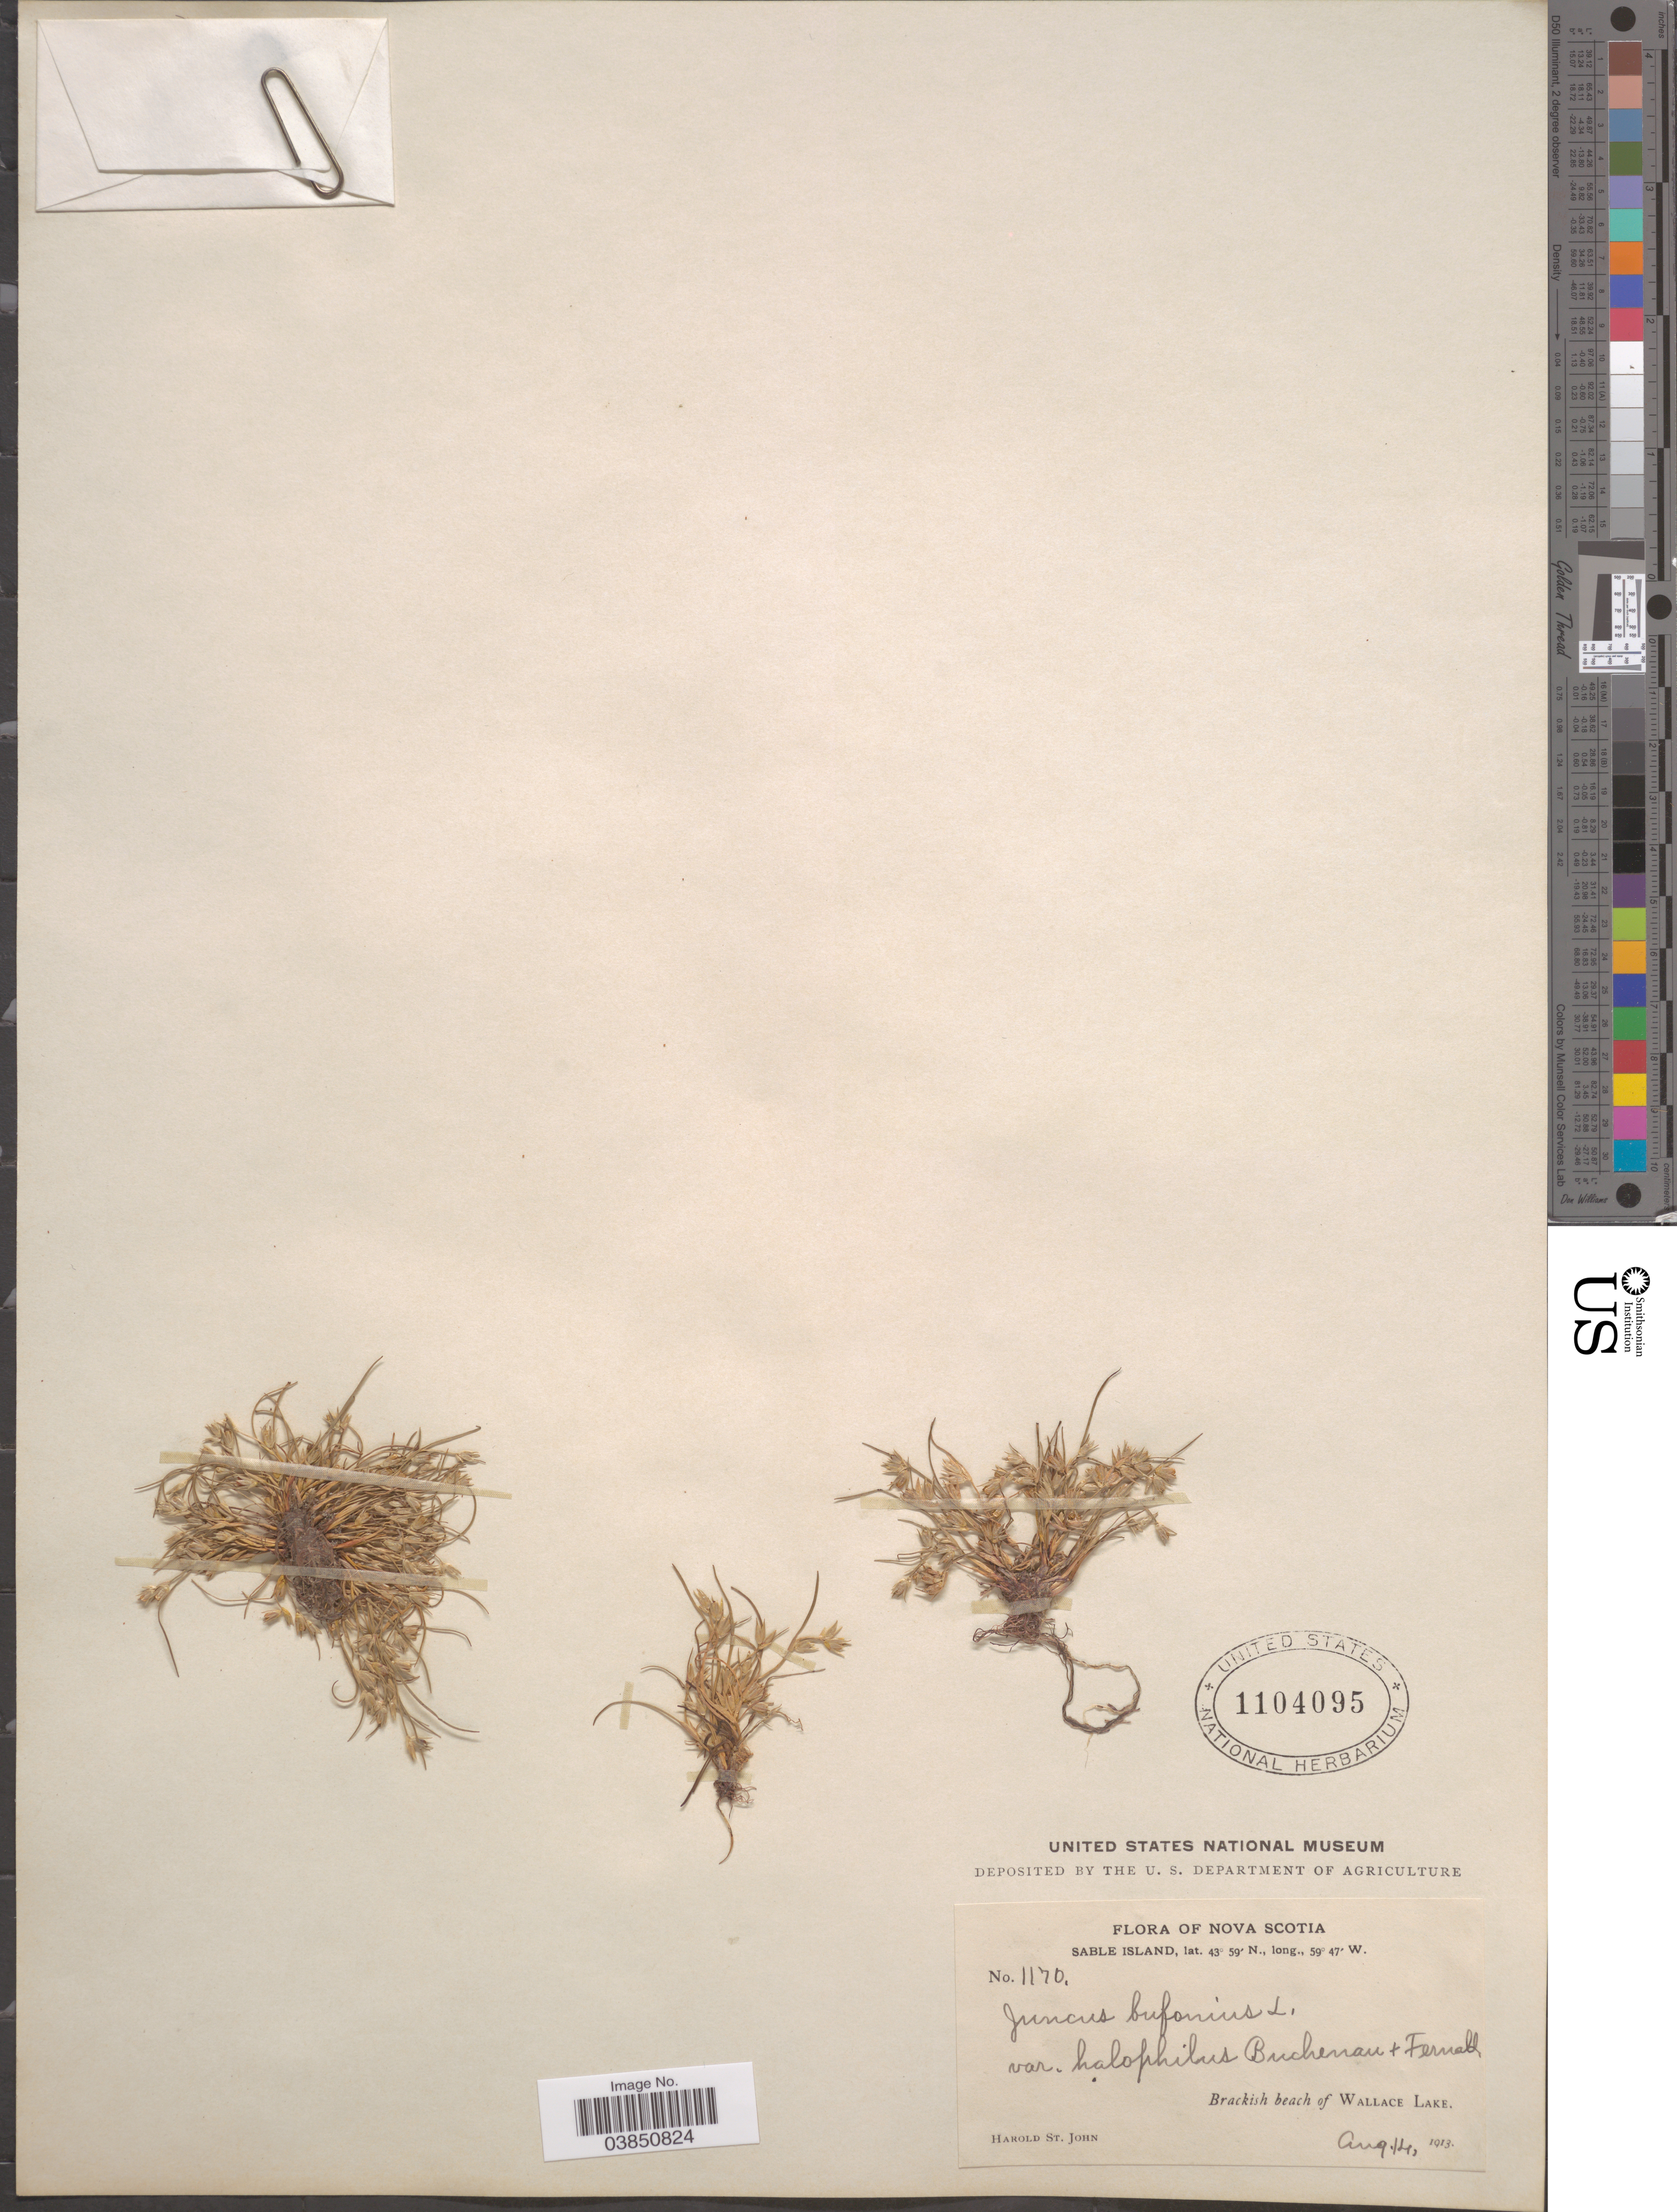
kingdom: Plantae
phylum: Tracheophyta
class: Liliopsida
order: Poales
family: Juncaceae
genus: Juncus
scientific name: Juncus bufonius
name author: L.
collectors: H. St. John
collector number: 1170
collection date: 1913-08-14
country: Canada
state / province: Nova Scotia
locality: Sable Island. Wallace Lake.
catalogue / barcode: US 1104095